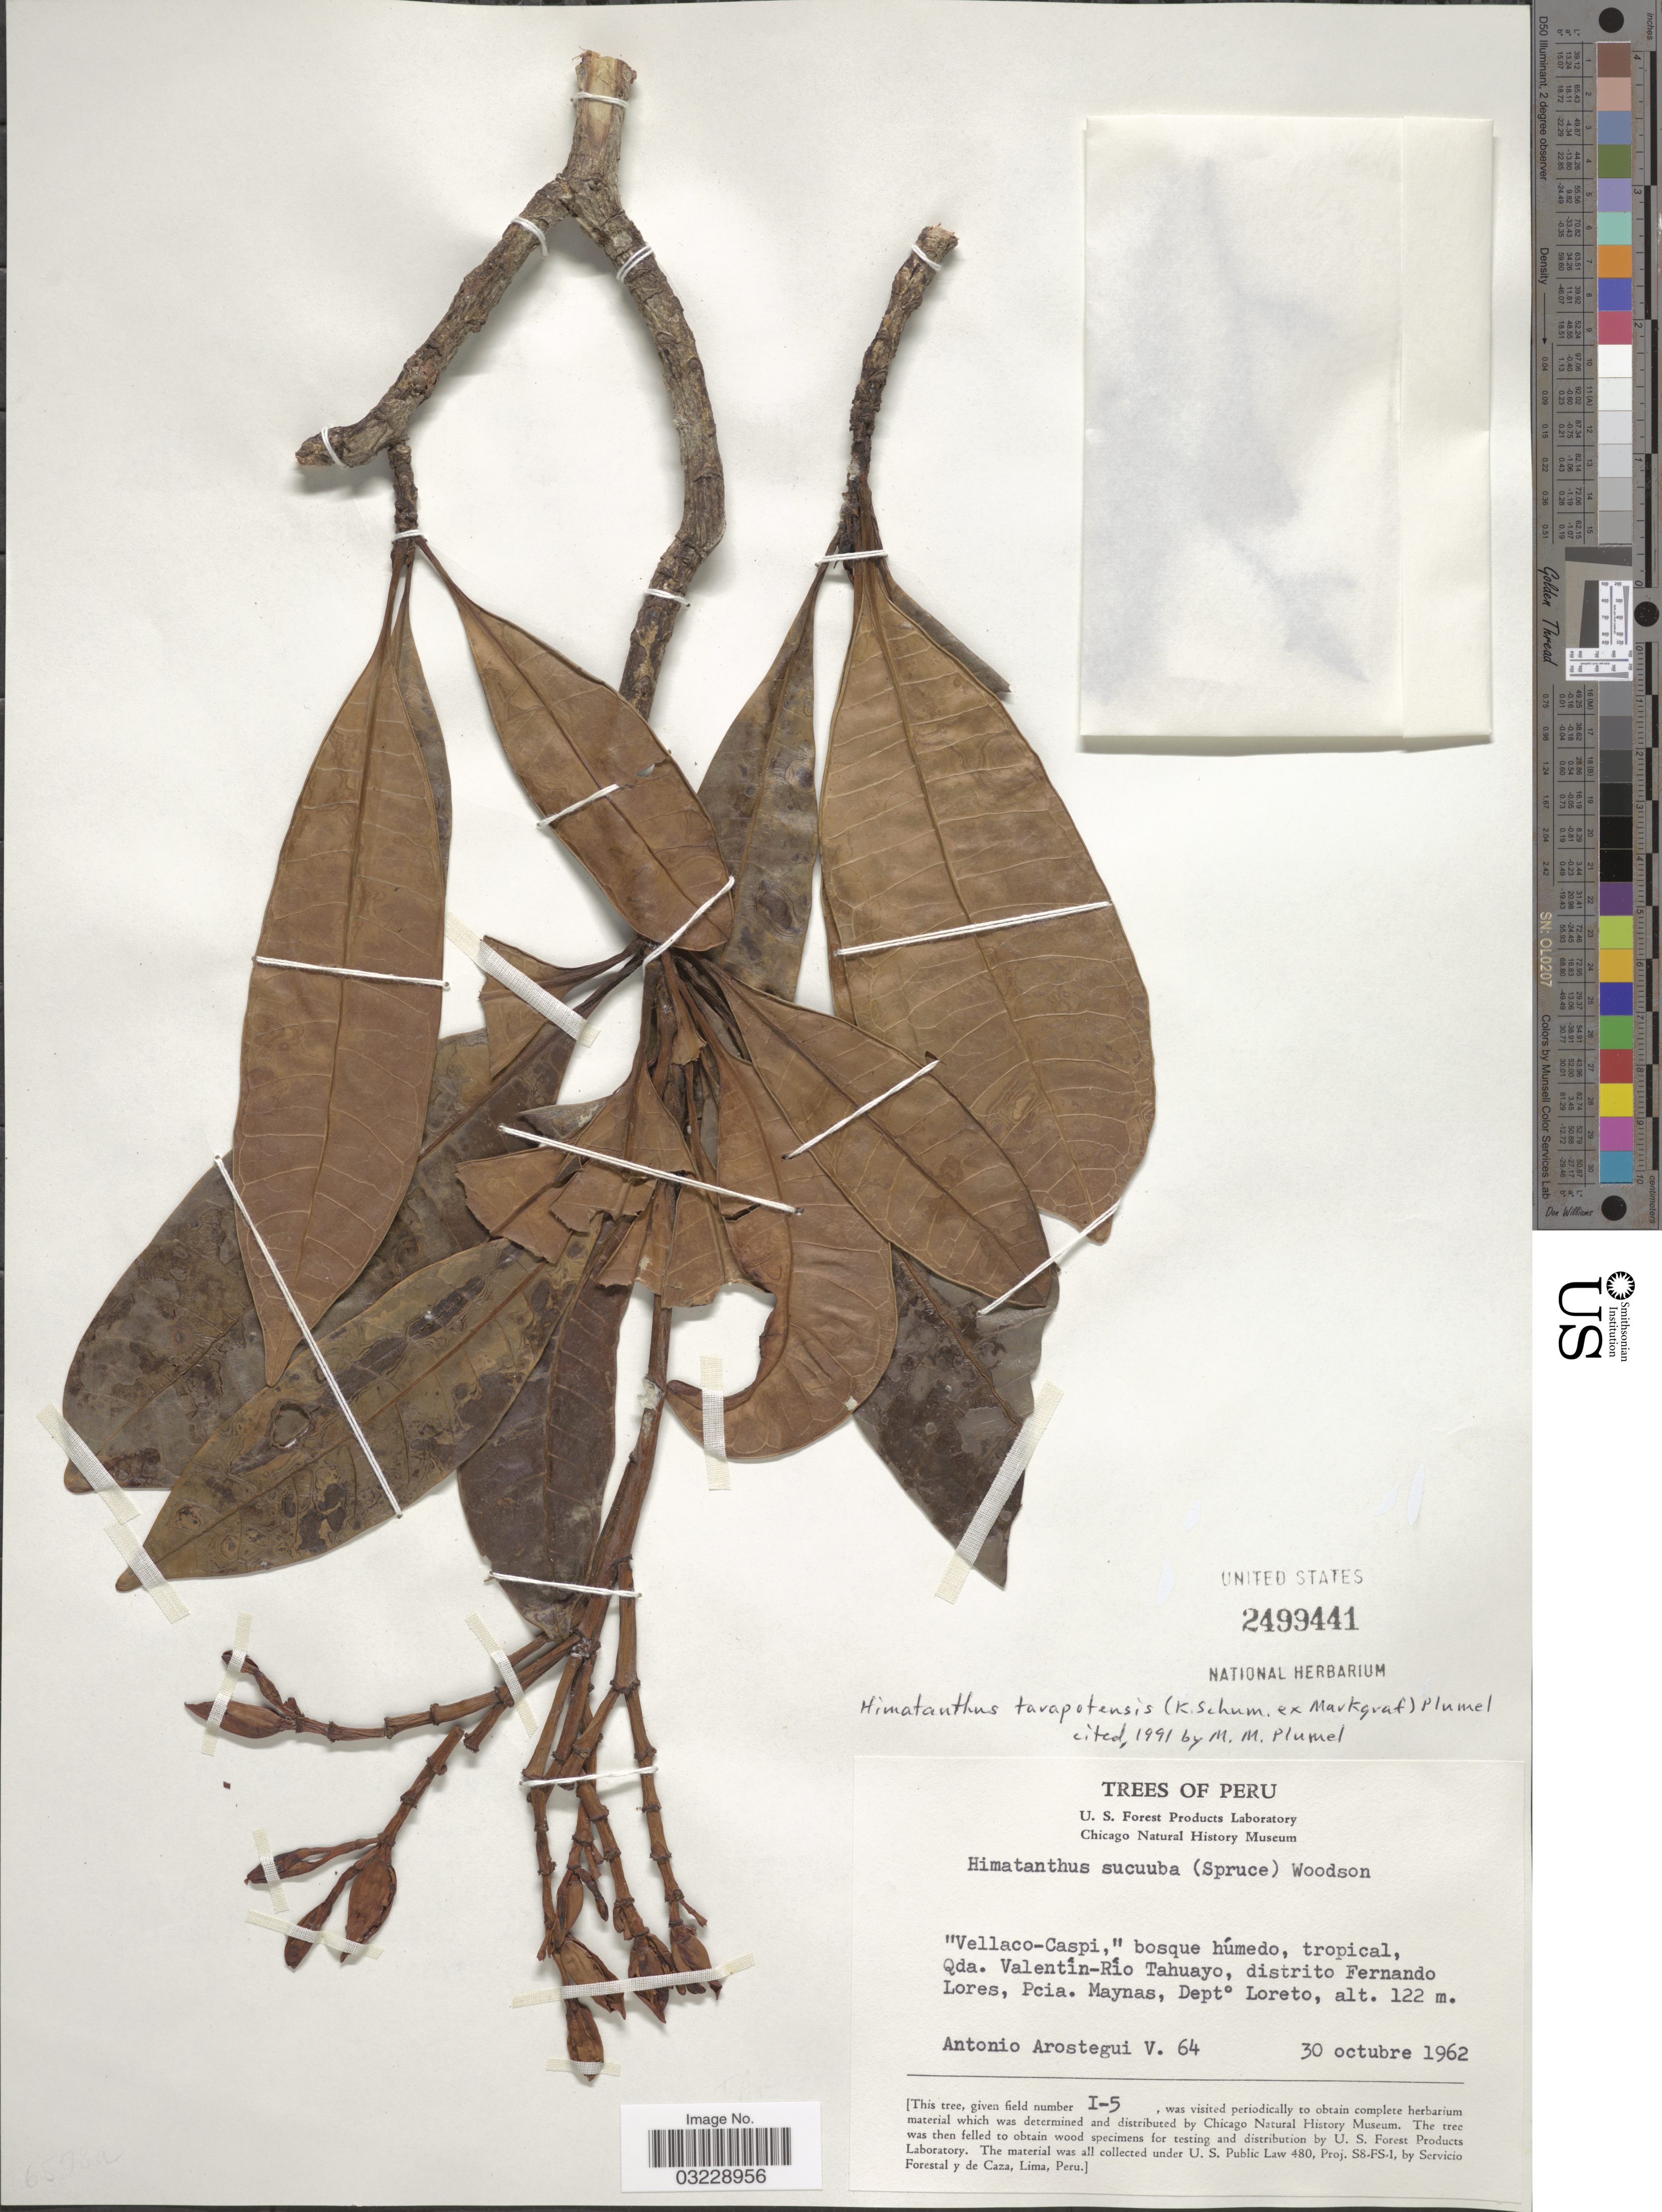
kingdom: Plantae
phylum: Tracheophyta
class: Magnoliopsida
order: Gentianales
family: Apocynaceae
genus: Himatanthus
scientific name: Himatanthus tarapotensis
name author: (K. Schum. ex Markgr.) Plumel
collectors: A. Arostegui V.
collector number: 64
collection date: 1962-10-30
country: Peru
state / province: Loreto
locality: Vellaco-Caspi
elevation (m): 122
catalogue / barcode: US 2499441